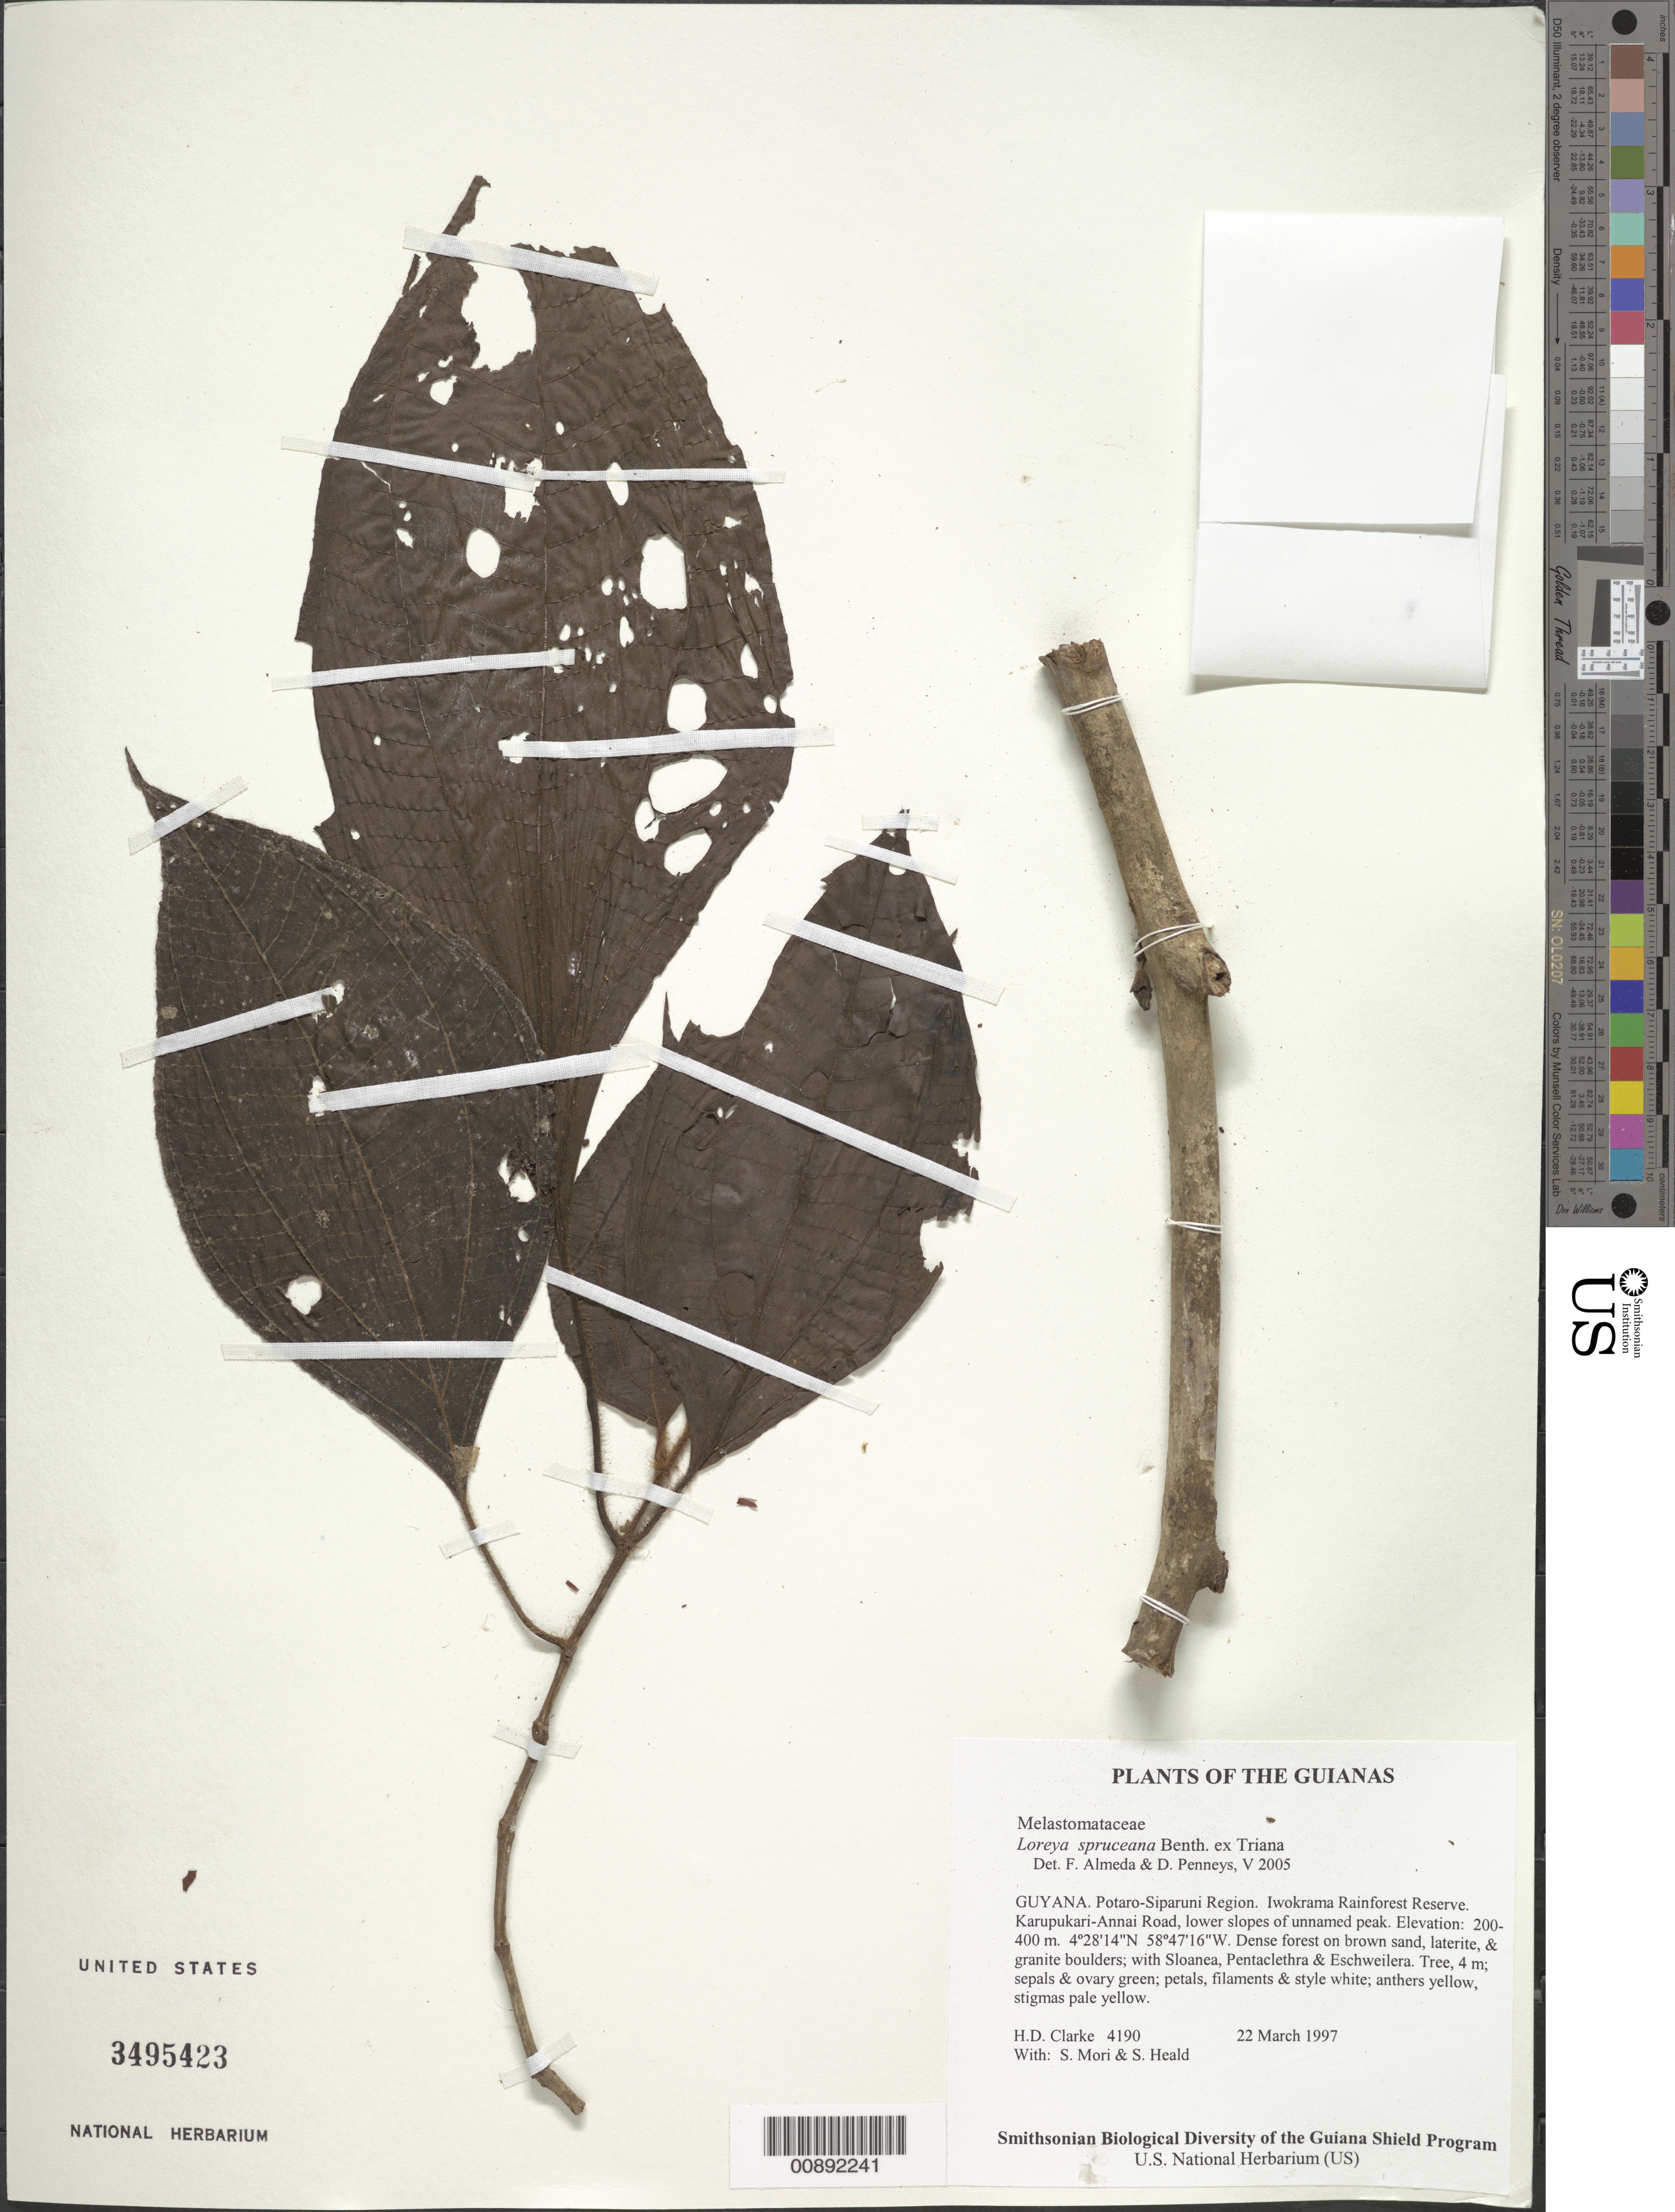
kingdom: Plantae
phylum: Tracheophyta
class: Magnoliopsida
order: Myrtales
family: Melastomataceae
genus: Bellucia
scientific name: Bellucia spruceana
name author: (Triana) J.F. Macbr.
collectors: H. D. Clarke, S. Mori & S. Heald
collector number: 4190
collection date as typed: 22 March 1997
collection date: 1997-03-22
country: Guyana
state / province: Potaro-Siparuni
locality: Iwokrama Rainforest Reserve. Karupukari-Annai Road, lower slopes of unnamed peak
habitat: Dense forest on brown sand, laterite, & granite boulders; with Sloanea, Pentaclethra & Eschweilera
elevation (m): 200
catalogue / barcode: US 3495423